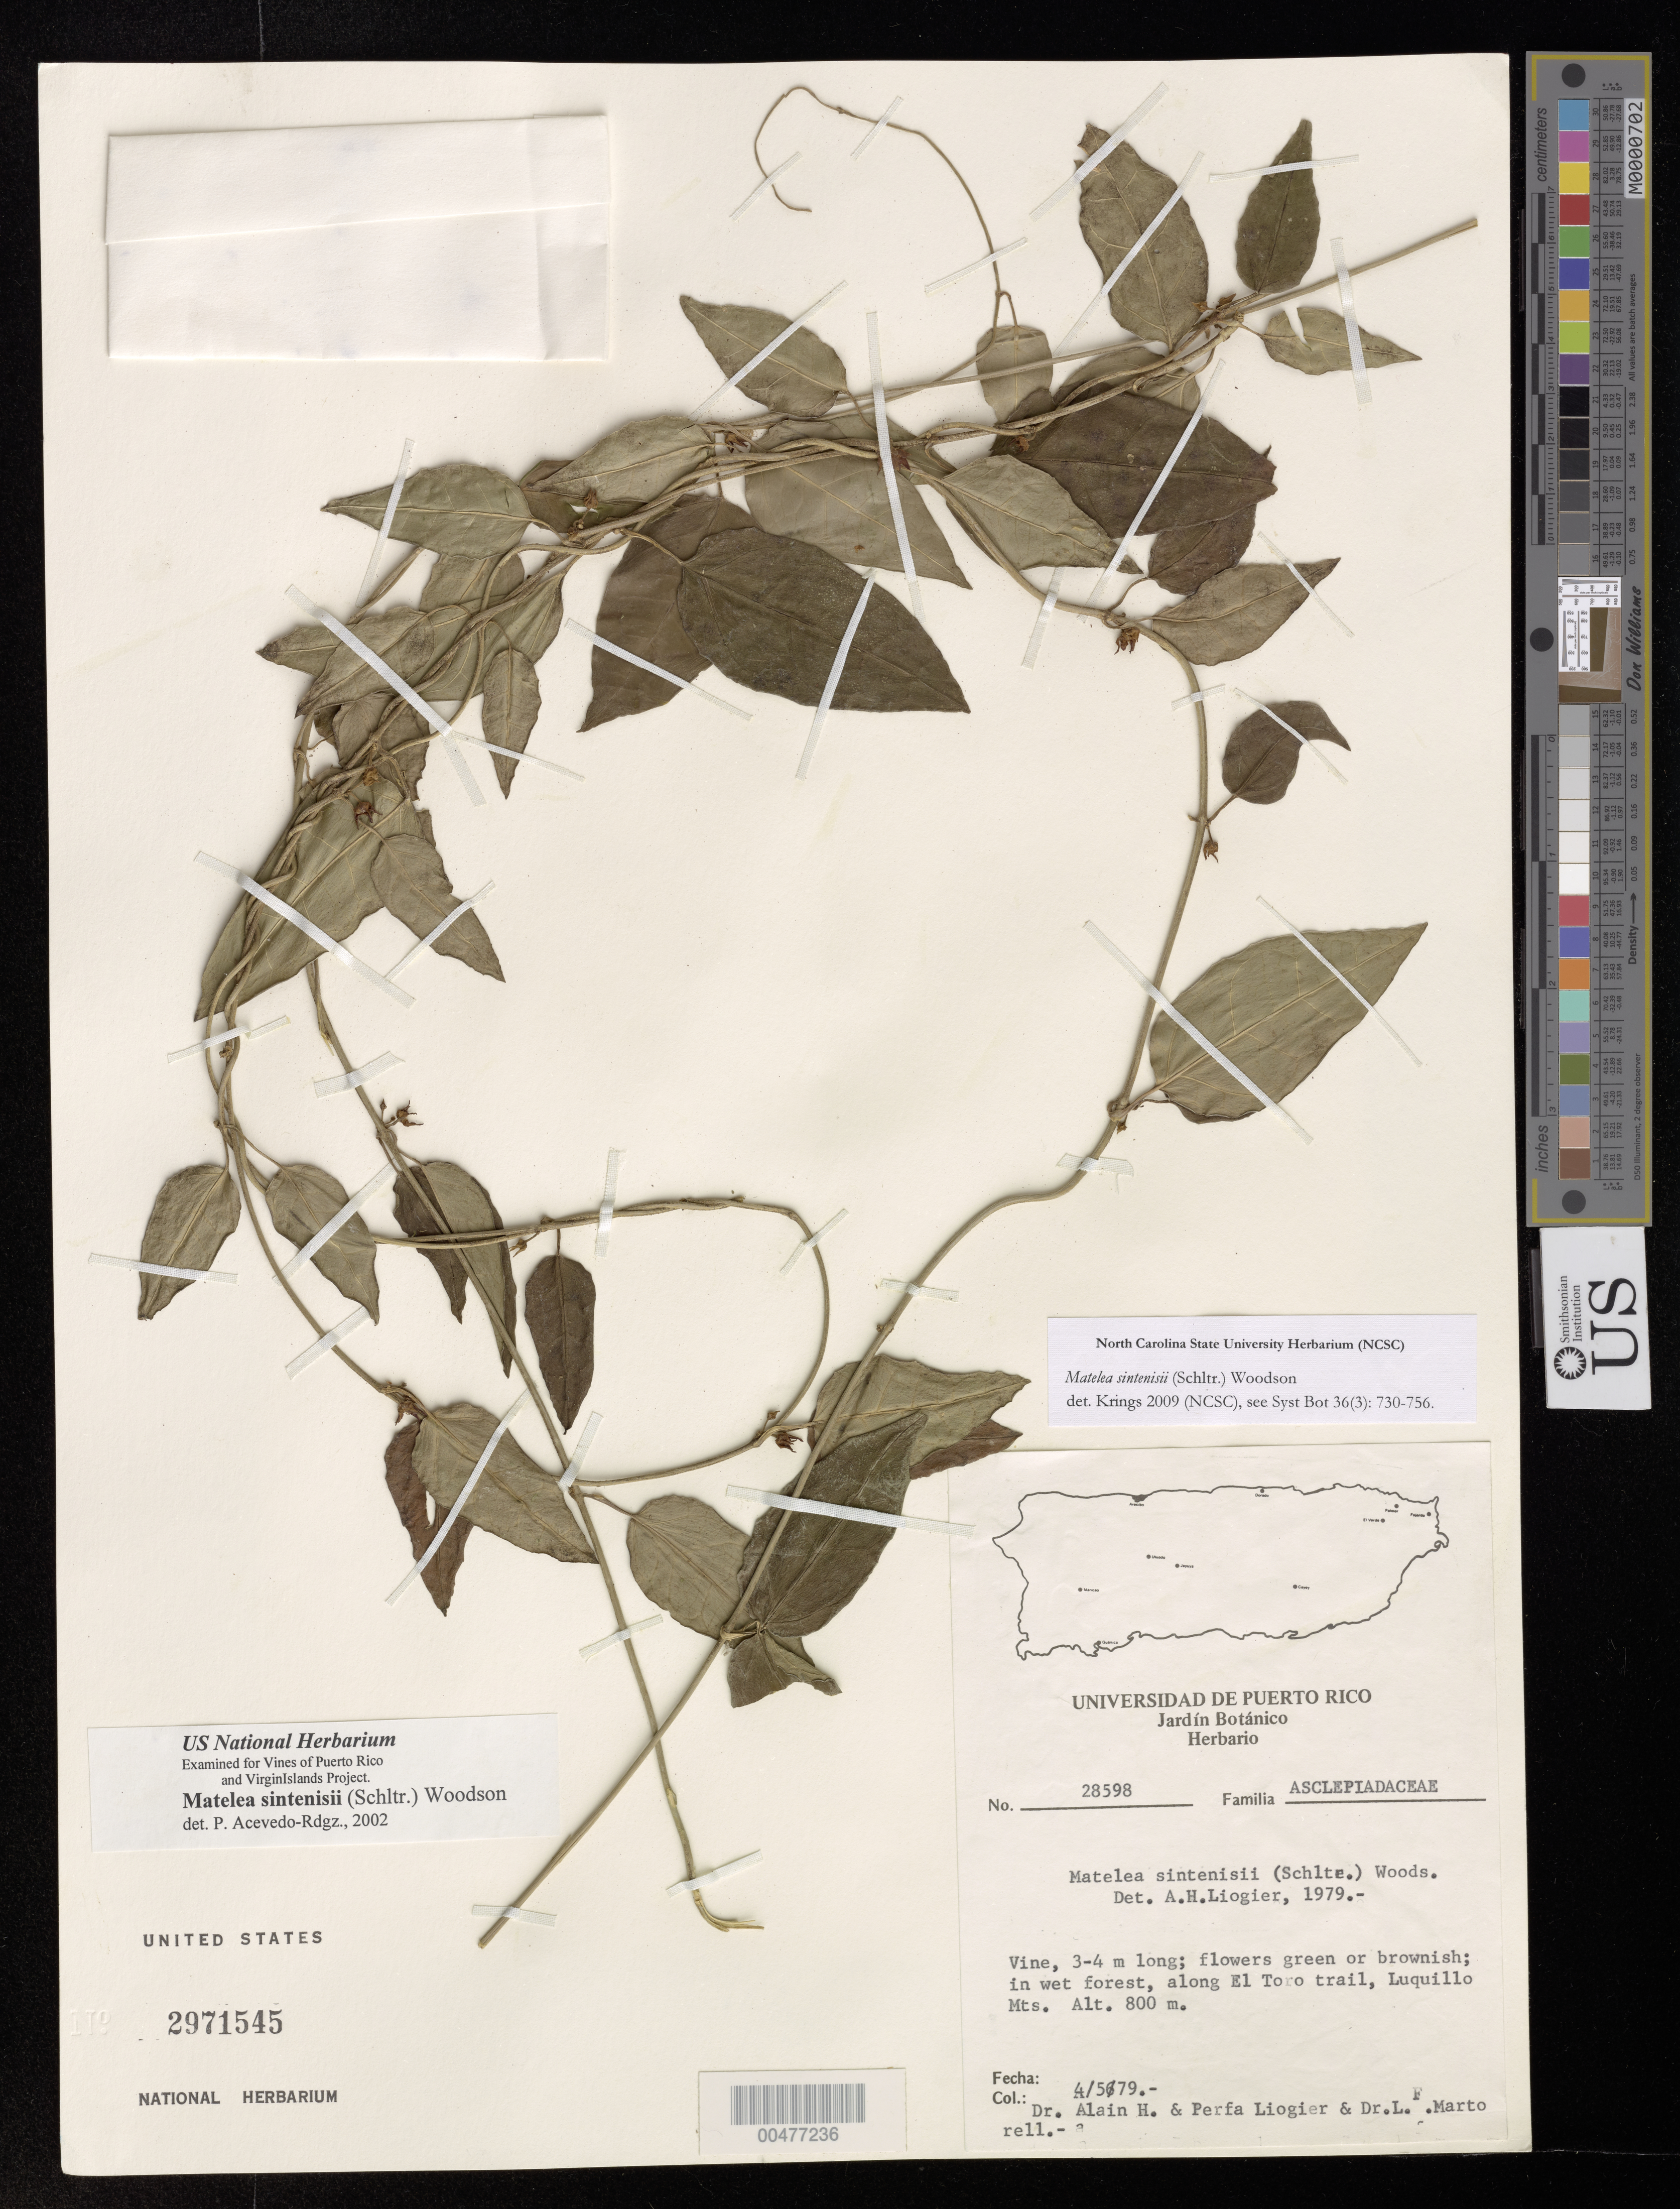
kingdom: Plantae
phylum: Tracheophyta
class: Magnoliopsida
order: Gentianales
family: Apocynaceae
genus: Matelea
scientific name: Matelea sintenisii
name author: (Schltr.) Woodson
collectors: A. H. Liogier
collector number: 28598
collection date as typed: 04 May 1979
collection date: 1979-05-04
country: Puerto Rico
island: Greater Antilles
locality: El Toro trail, Luquillo Mountains. Wet forest.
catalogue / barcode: US 2971545